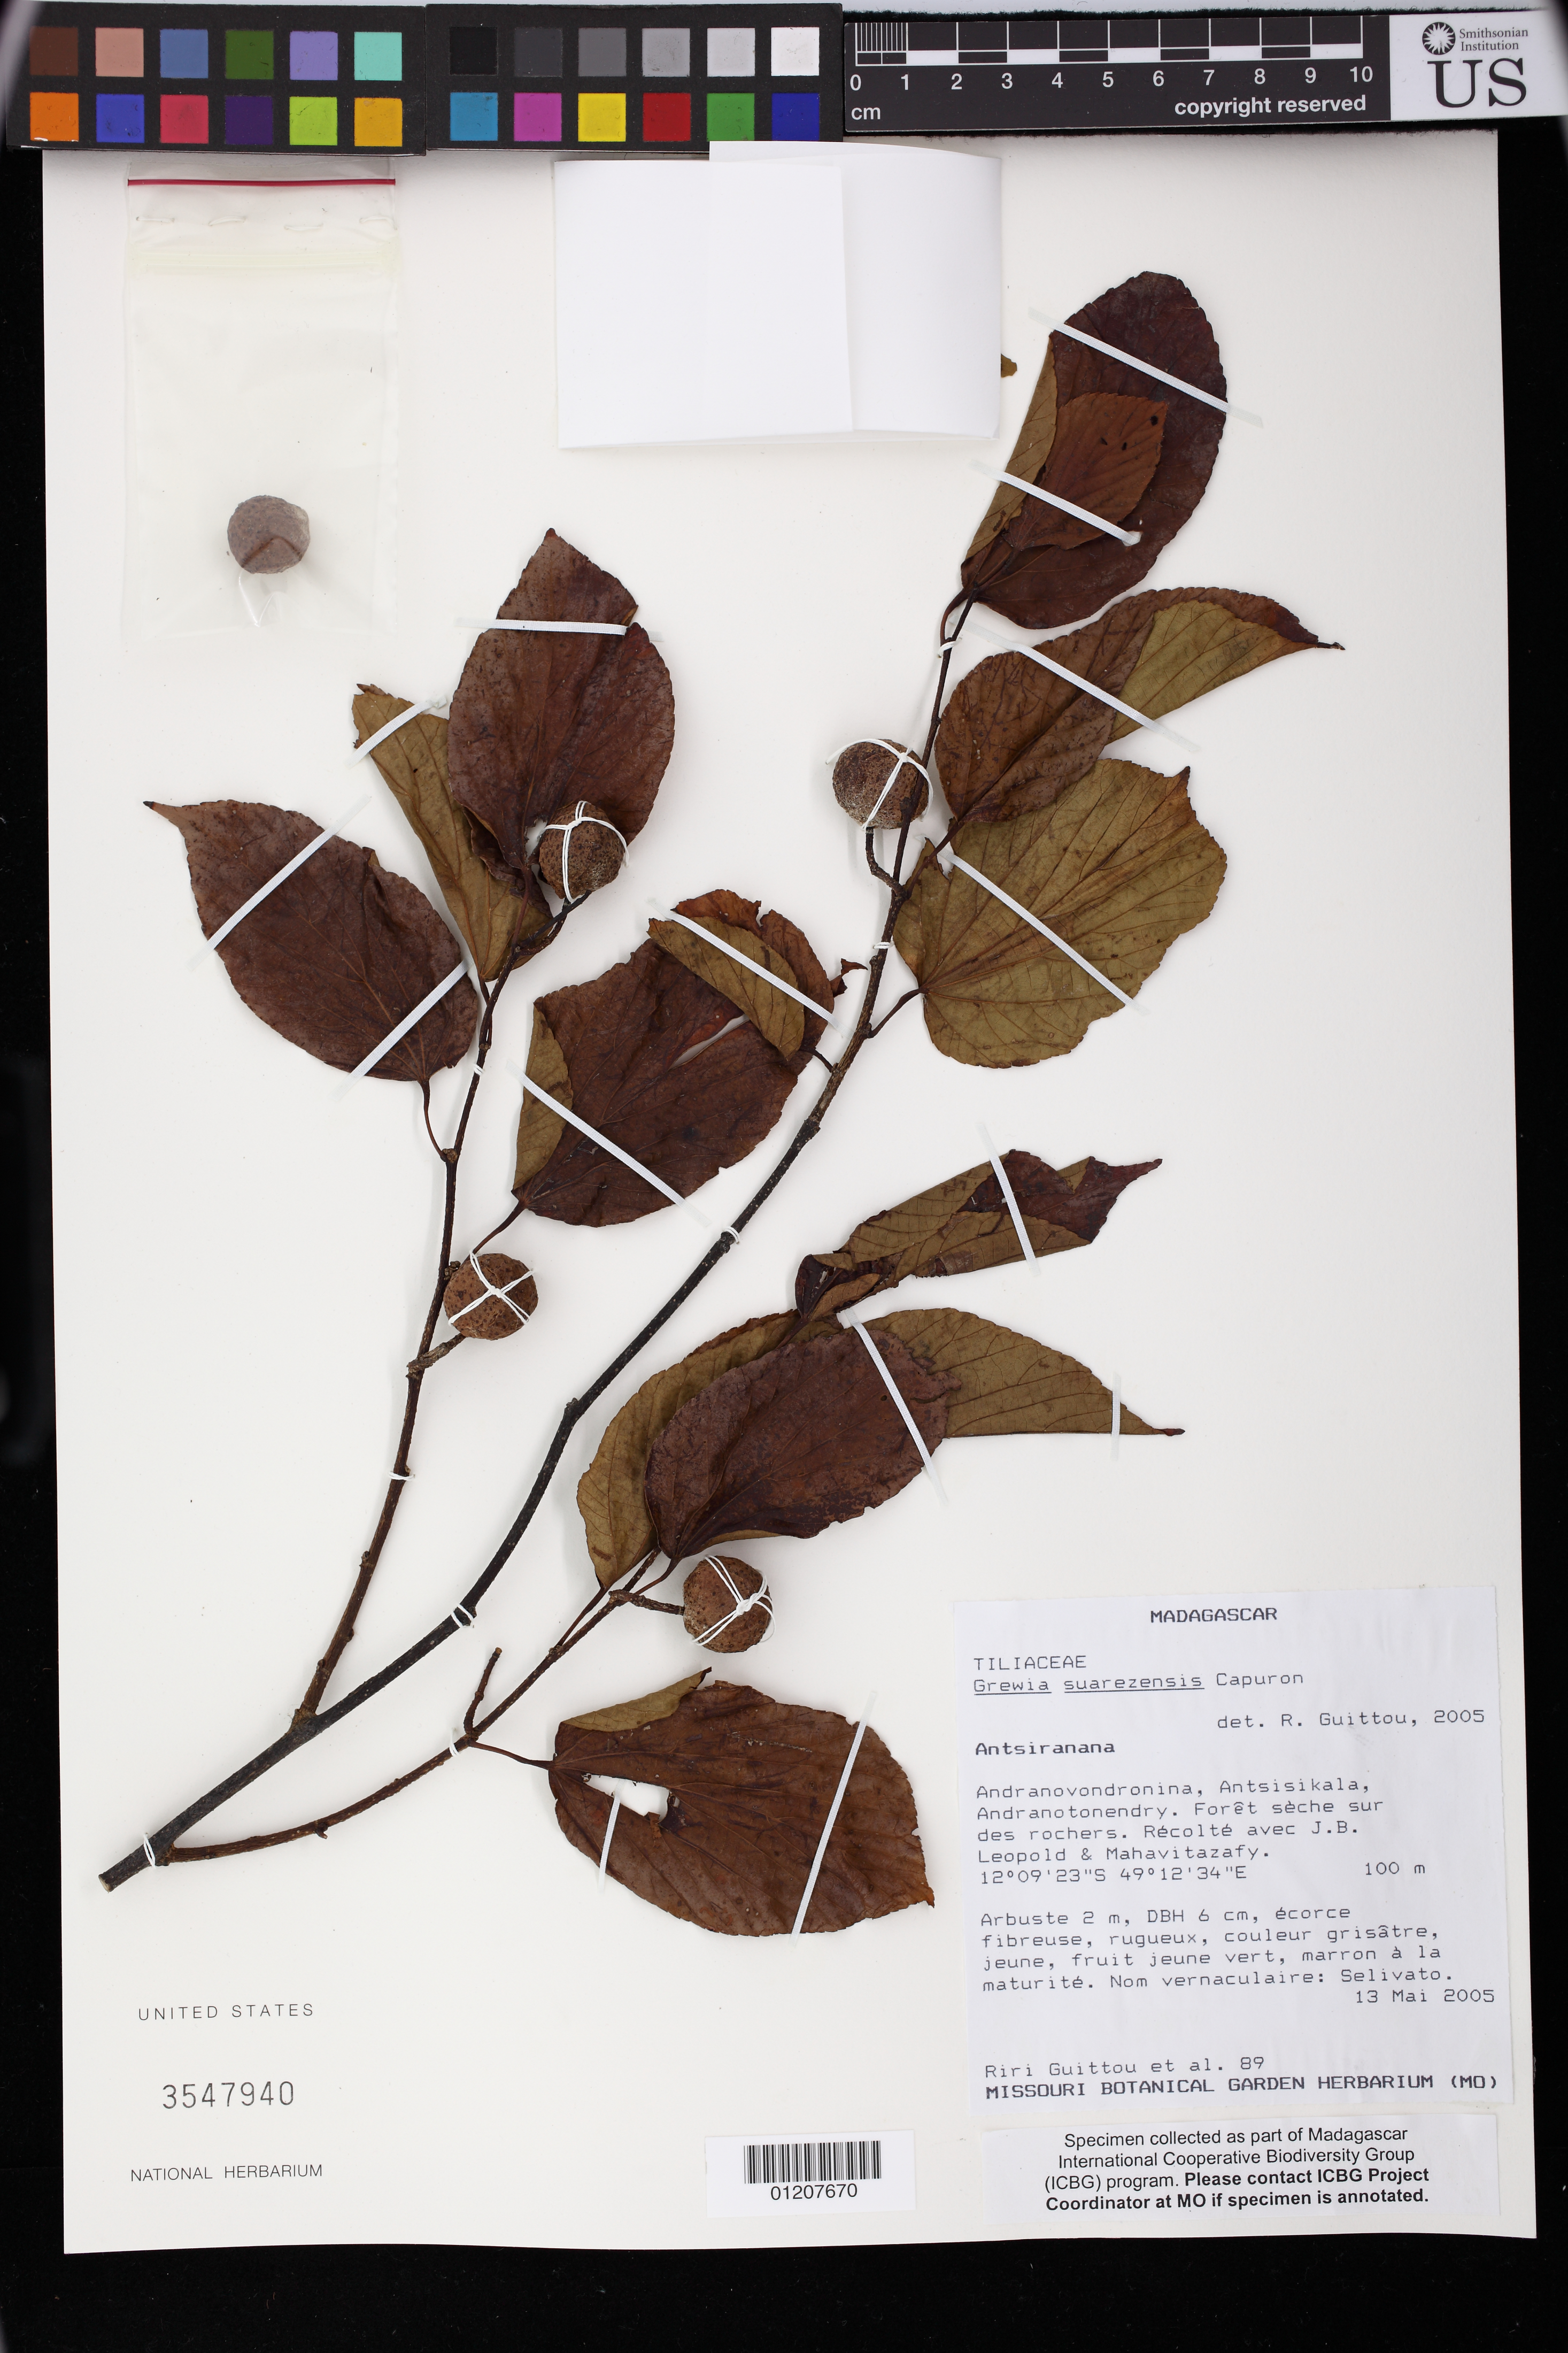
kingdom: Plantae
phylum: Tracheophyta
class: Magnoliopsida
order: Malvales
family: Malvaceae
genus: Grewia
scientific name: Grewia suarezensis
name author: Capuron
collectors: R. Guittou, J. B. Leopold & Mahavitazafy, --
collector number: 89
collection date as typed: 13 May 2005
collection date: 2005-05-13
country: Madagascar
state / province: Diana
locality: Antsiranana. Andranovondronina, Antsisikala, Andranotonendry. Forêt sèche sur des rochers.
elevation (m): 100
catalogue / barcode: US 3547940